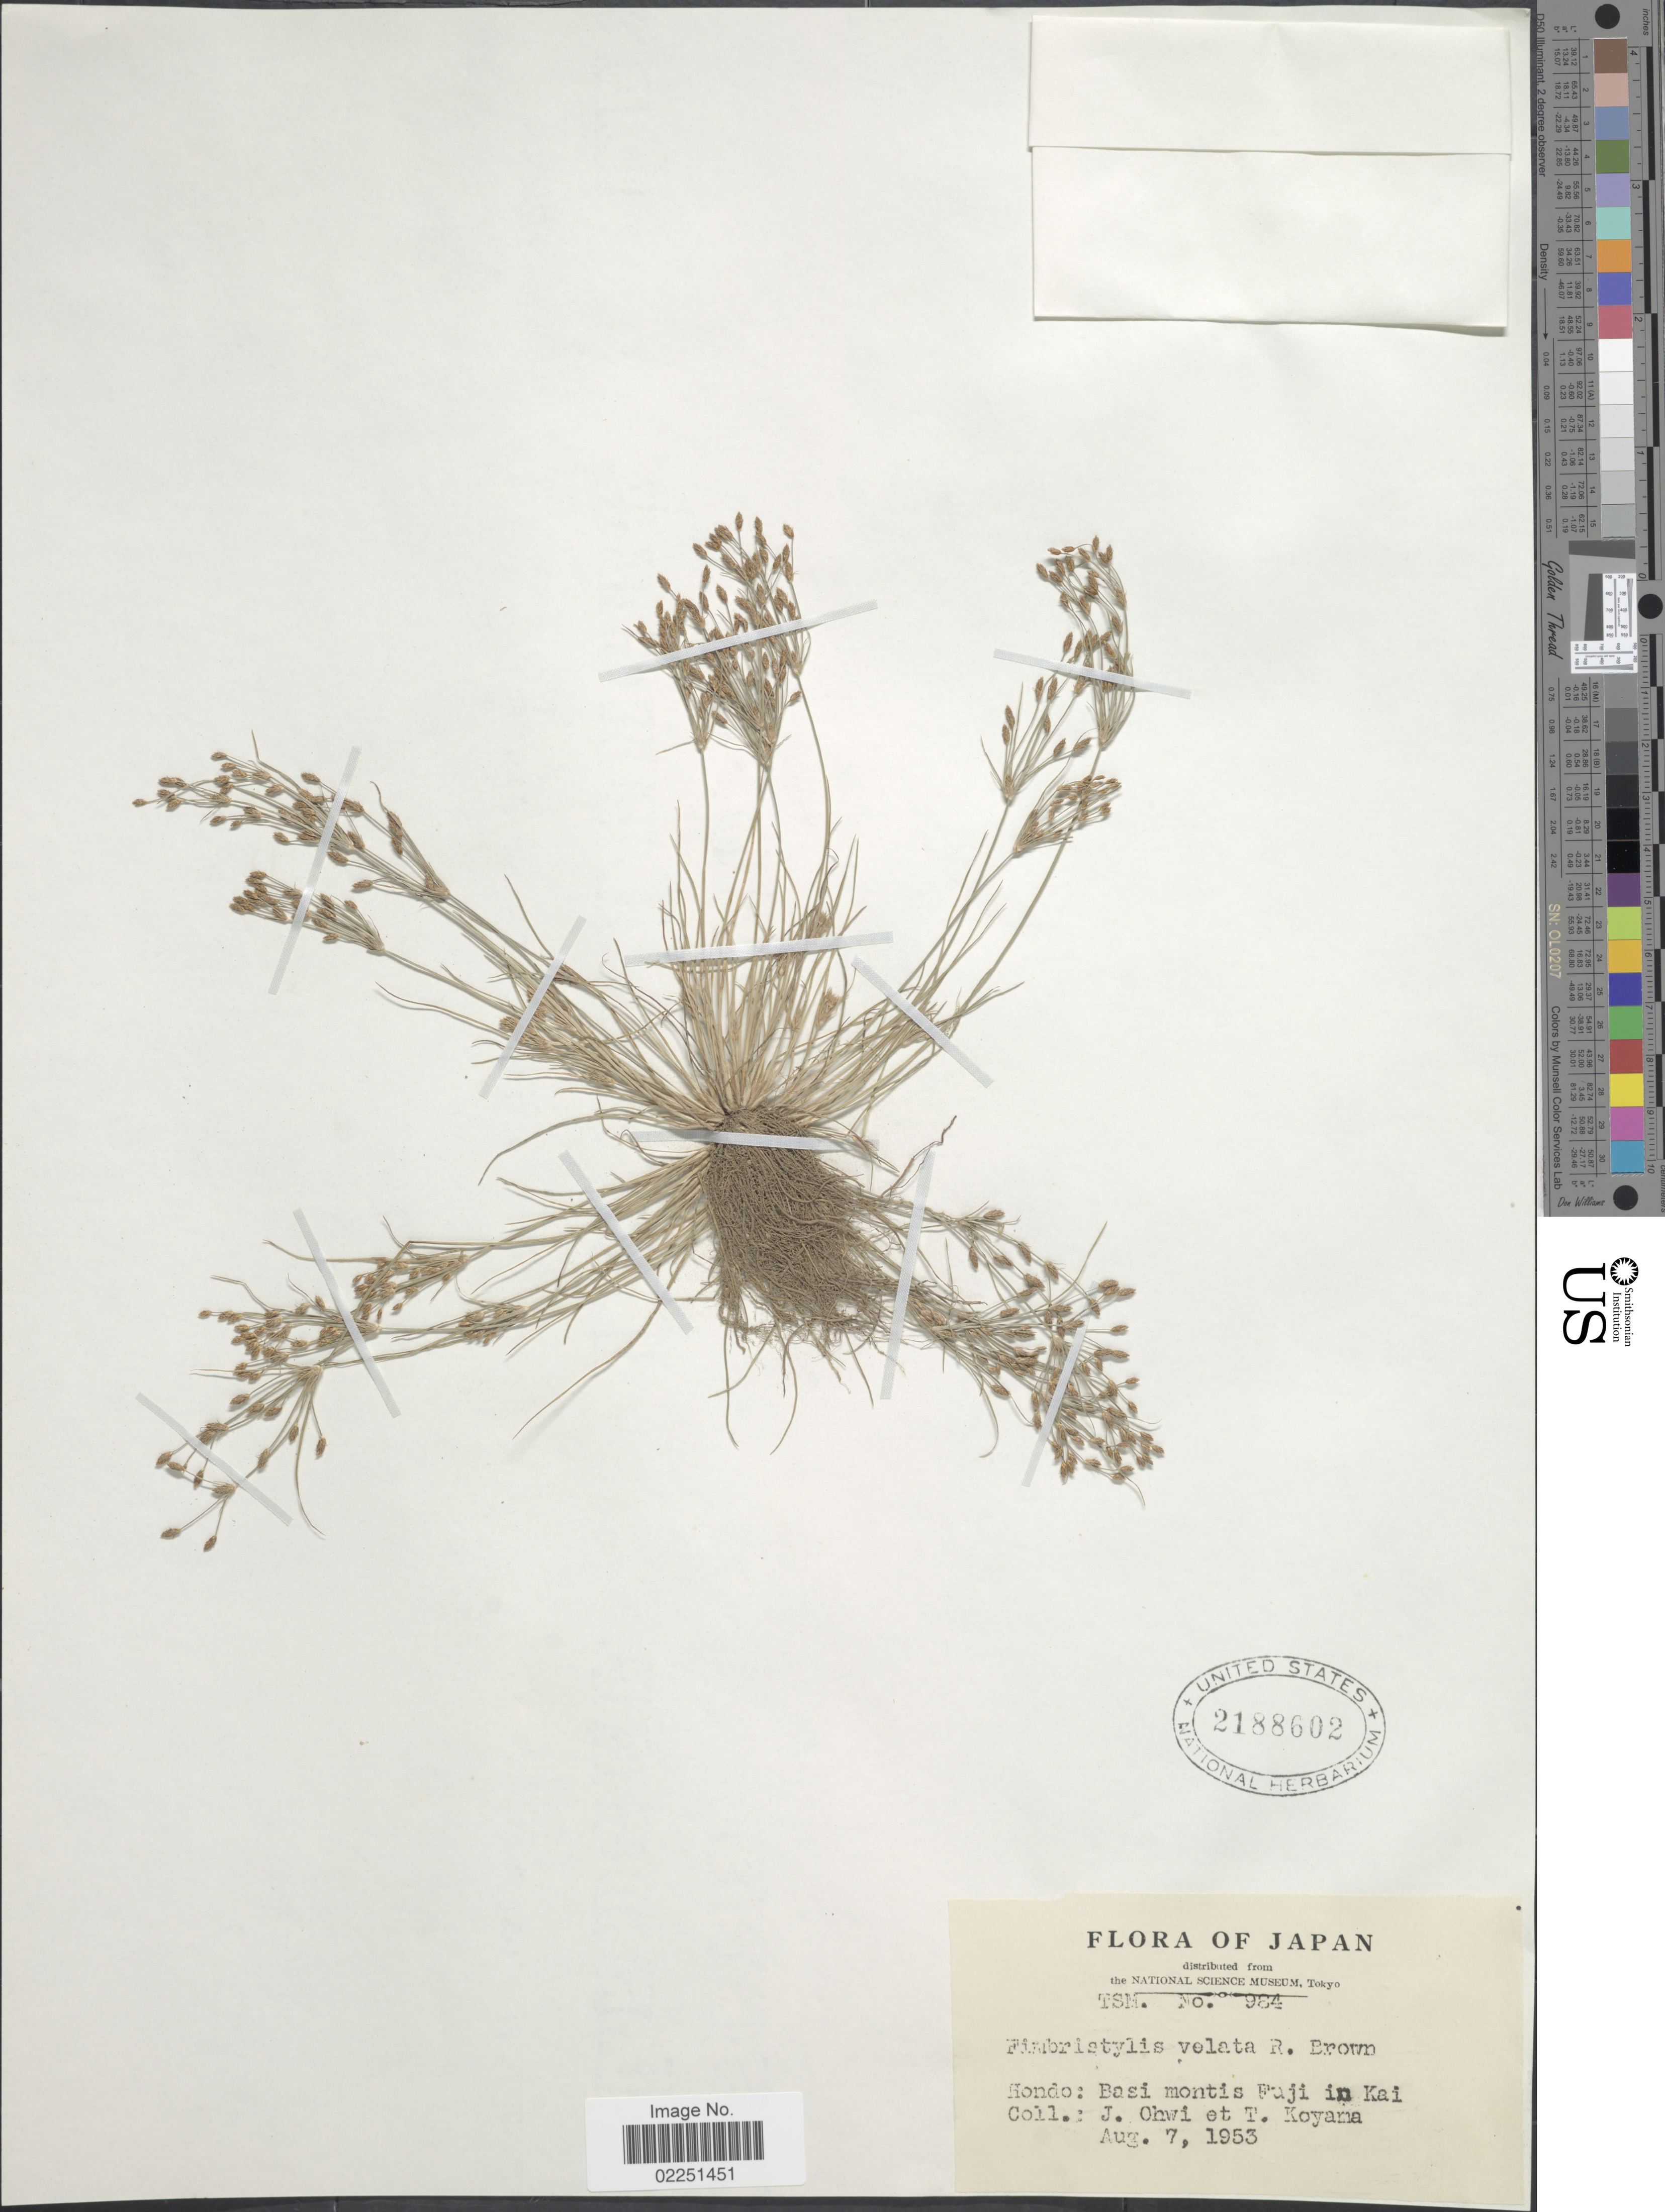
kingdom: Plantae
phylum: Tracheophyta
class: Liliopsida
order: Poales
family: Cyperaceae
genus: Fimbristylis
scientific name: Fimbristylis velata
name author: R. Br.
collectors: J. Ohwi & T. Koyama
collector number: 984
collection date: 1953-08-07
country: Japan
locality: Hondo: Basi montis Fuji in Kai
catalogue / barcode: US 2188602